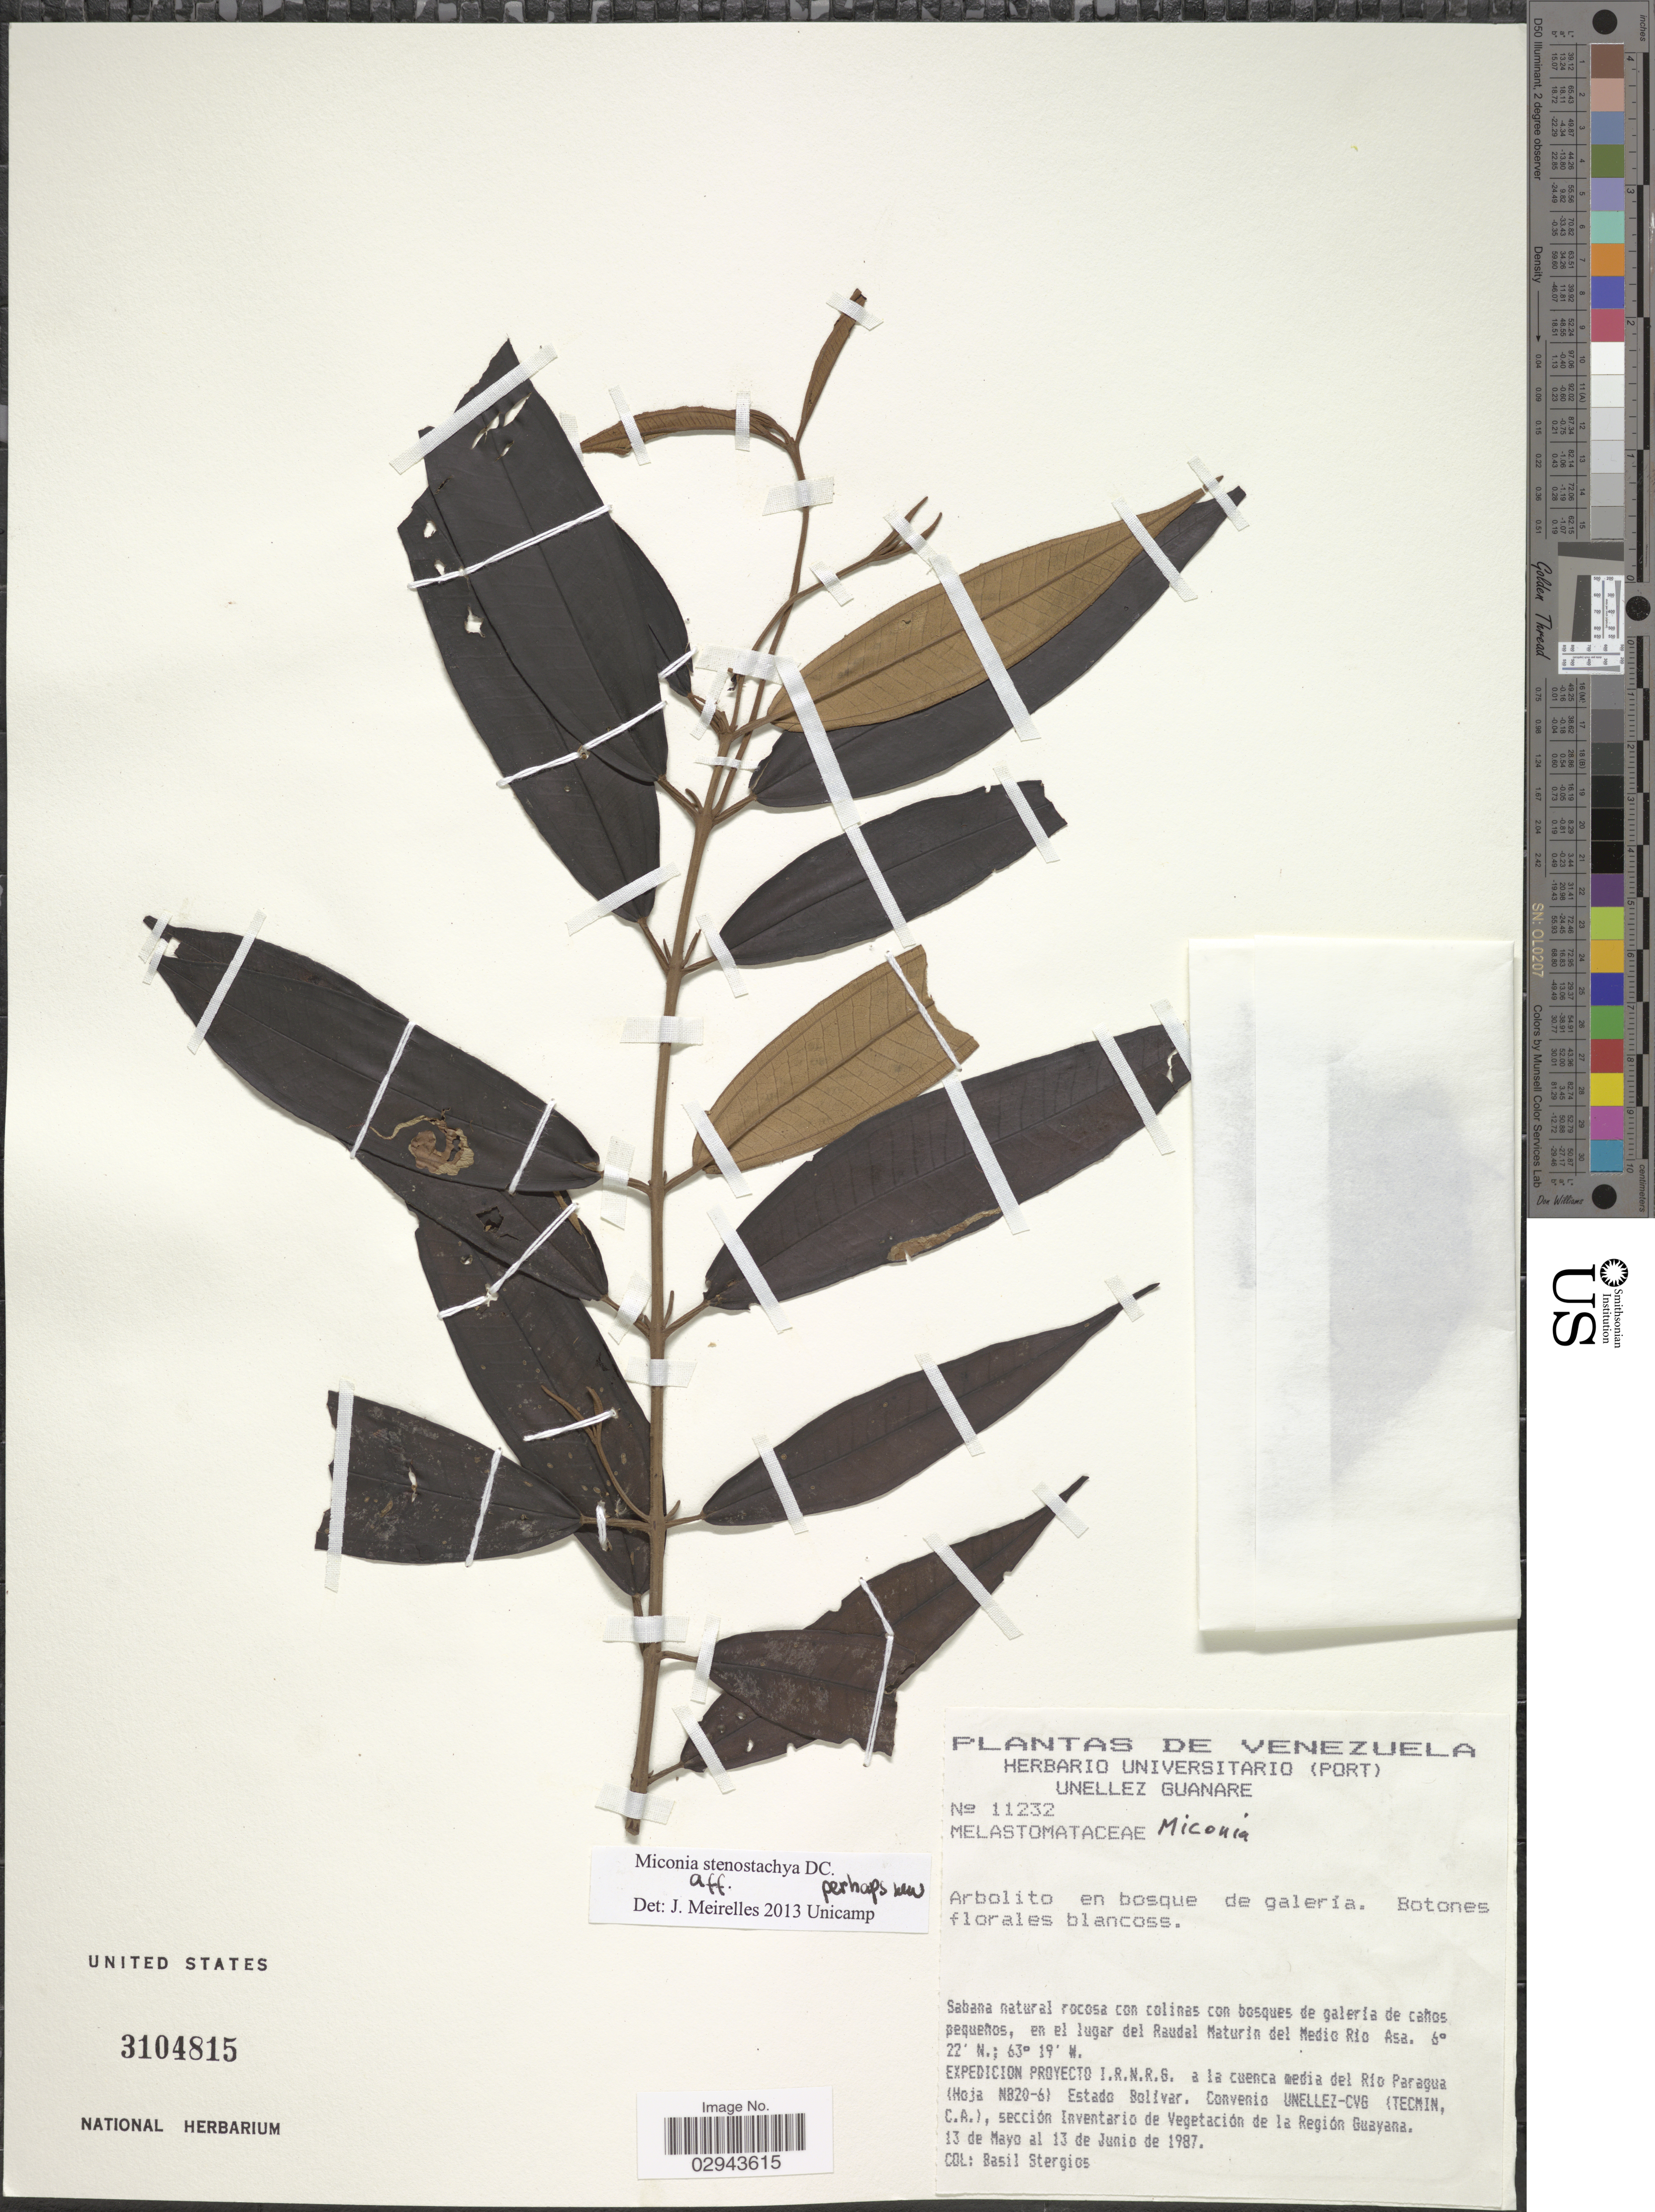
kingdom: Plantae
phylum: Tracheophyta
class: Magnoliopsida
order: Myrtales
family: Melastomataceae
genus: Miconia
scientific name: Miconia stenostachya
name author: DC.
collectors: B. G. Stergios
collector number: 11232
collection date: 1987-05-13/1987-06-13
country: Venezuela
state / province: Bolivar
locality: Río Paragua, en el lugar del Raudal Maturín del Medio Río Asa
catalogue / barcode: US 3104815